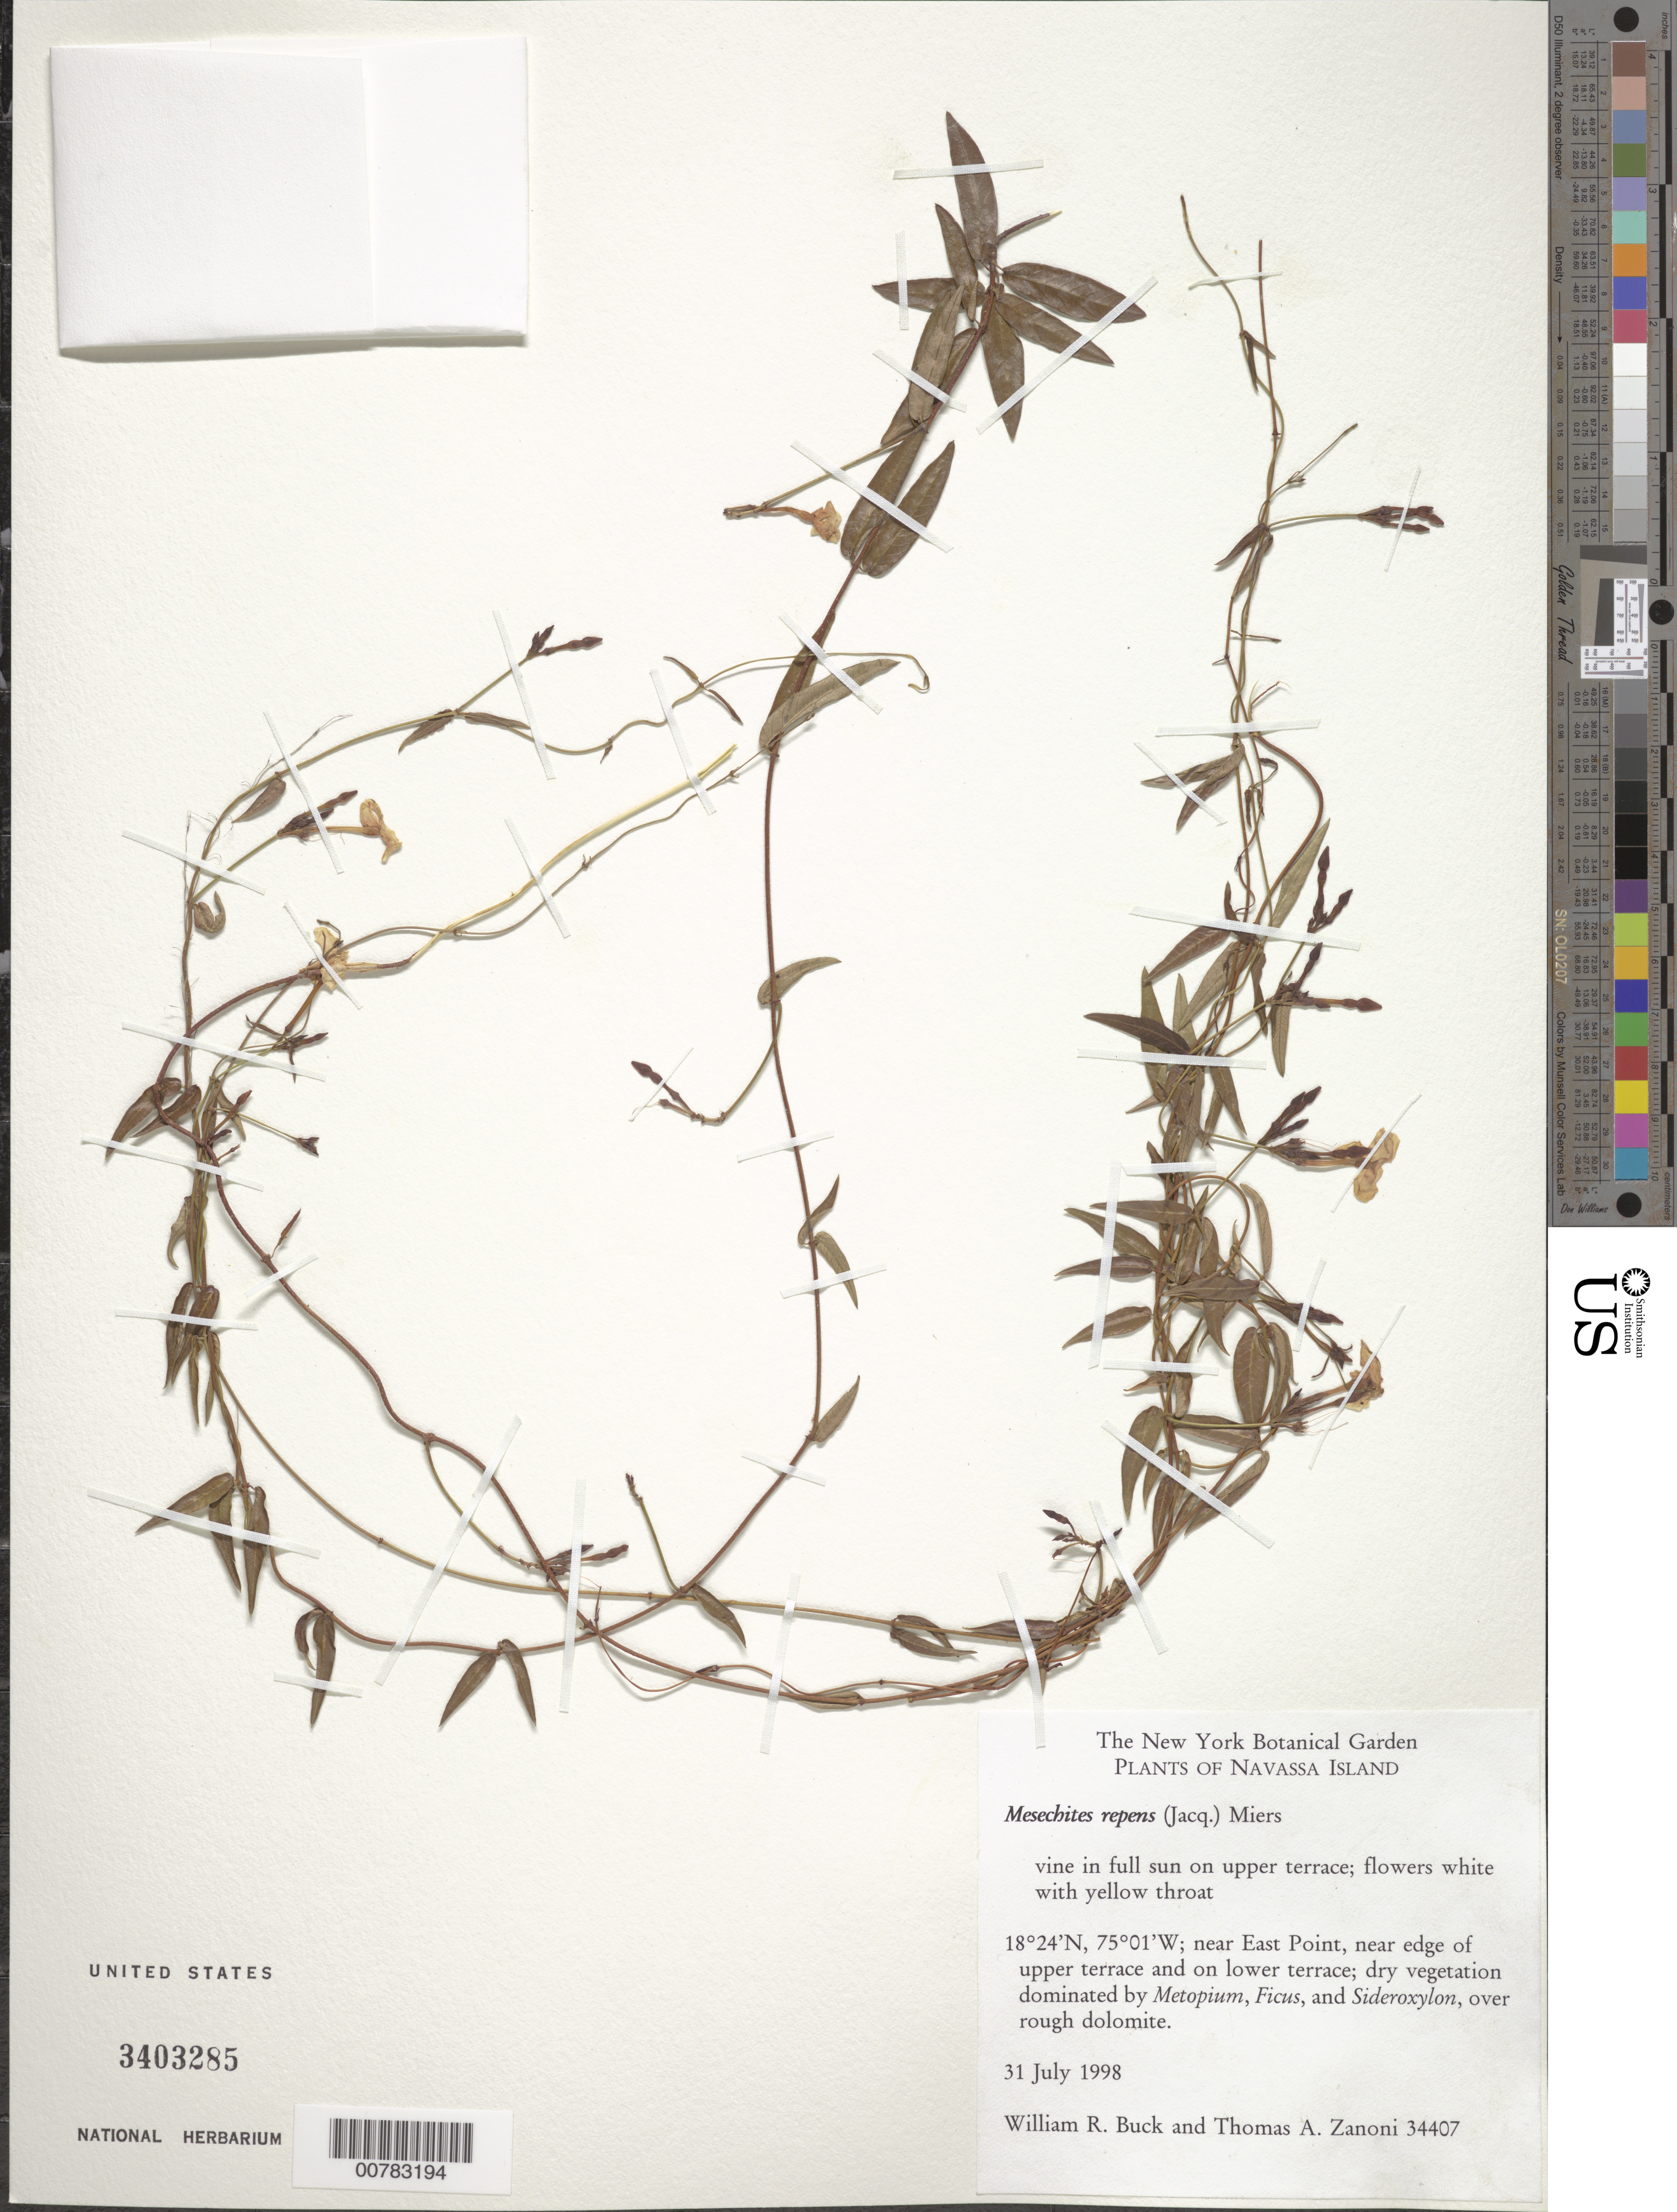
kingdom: Plantae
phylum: Tracheophyta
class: Magnoliopsida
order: Gentianales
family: Apocynaceae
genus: Mesechites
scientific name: Mesechites repens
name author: (Jacq.) Miers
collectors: W. R. Buck & T. A. Zanoni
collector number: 34407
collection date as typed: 31 Jul 1988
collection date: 1988-07-31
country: Navassa Island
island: Hispaniola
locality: Near East Point, near edge of upper terrace and on lower terrace.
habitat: Dry vegetation dominated by Metopium, Ficus, Sidroxylon, over rough dolomite.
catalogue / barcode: US 3403285